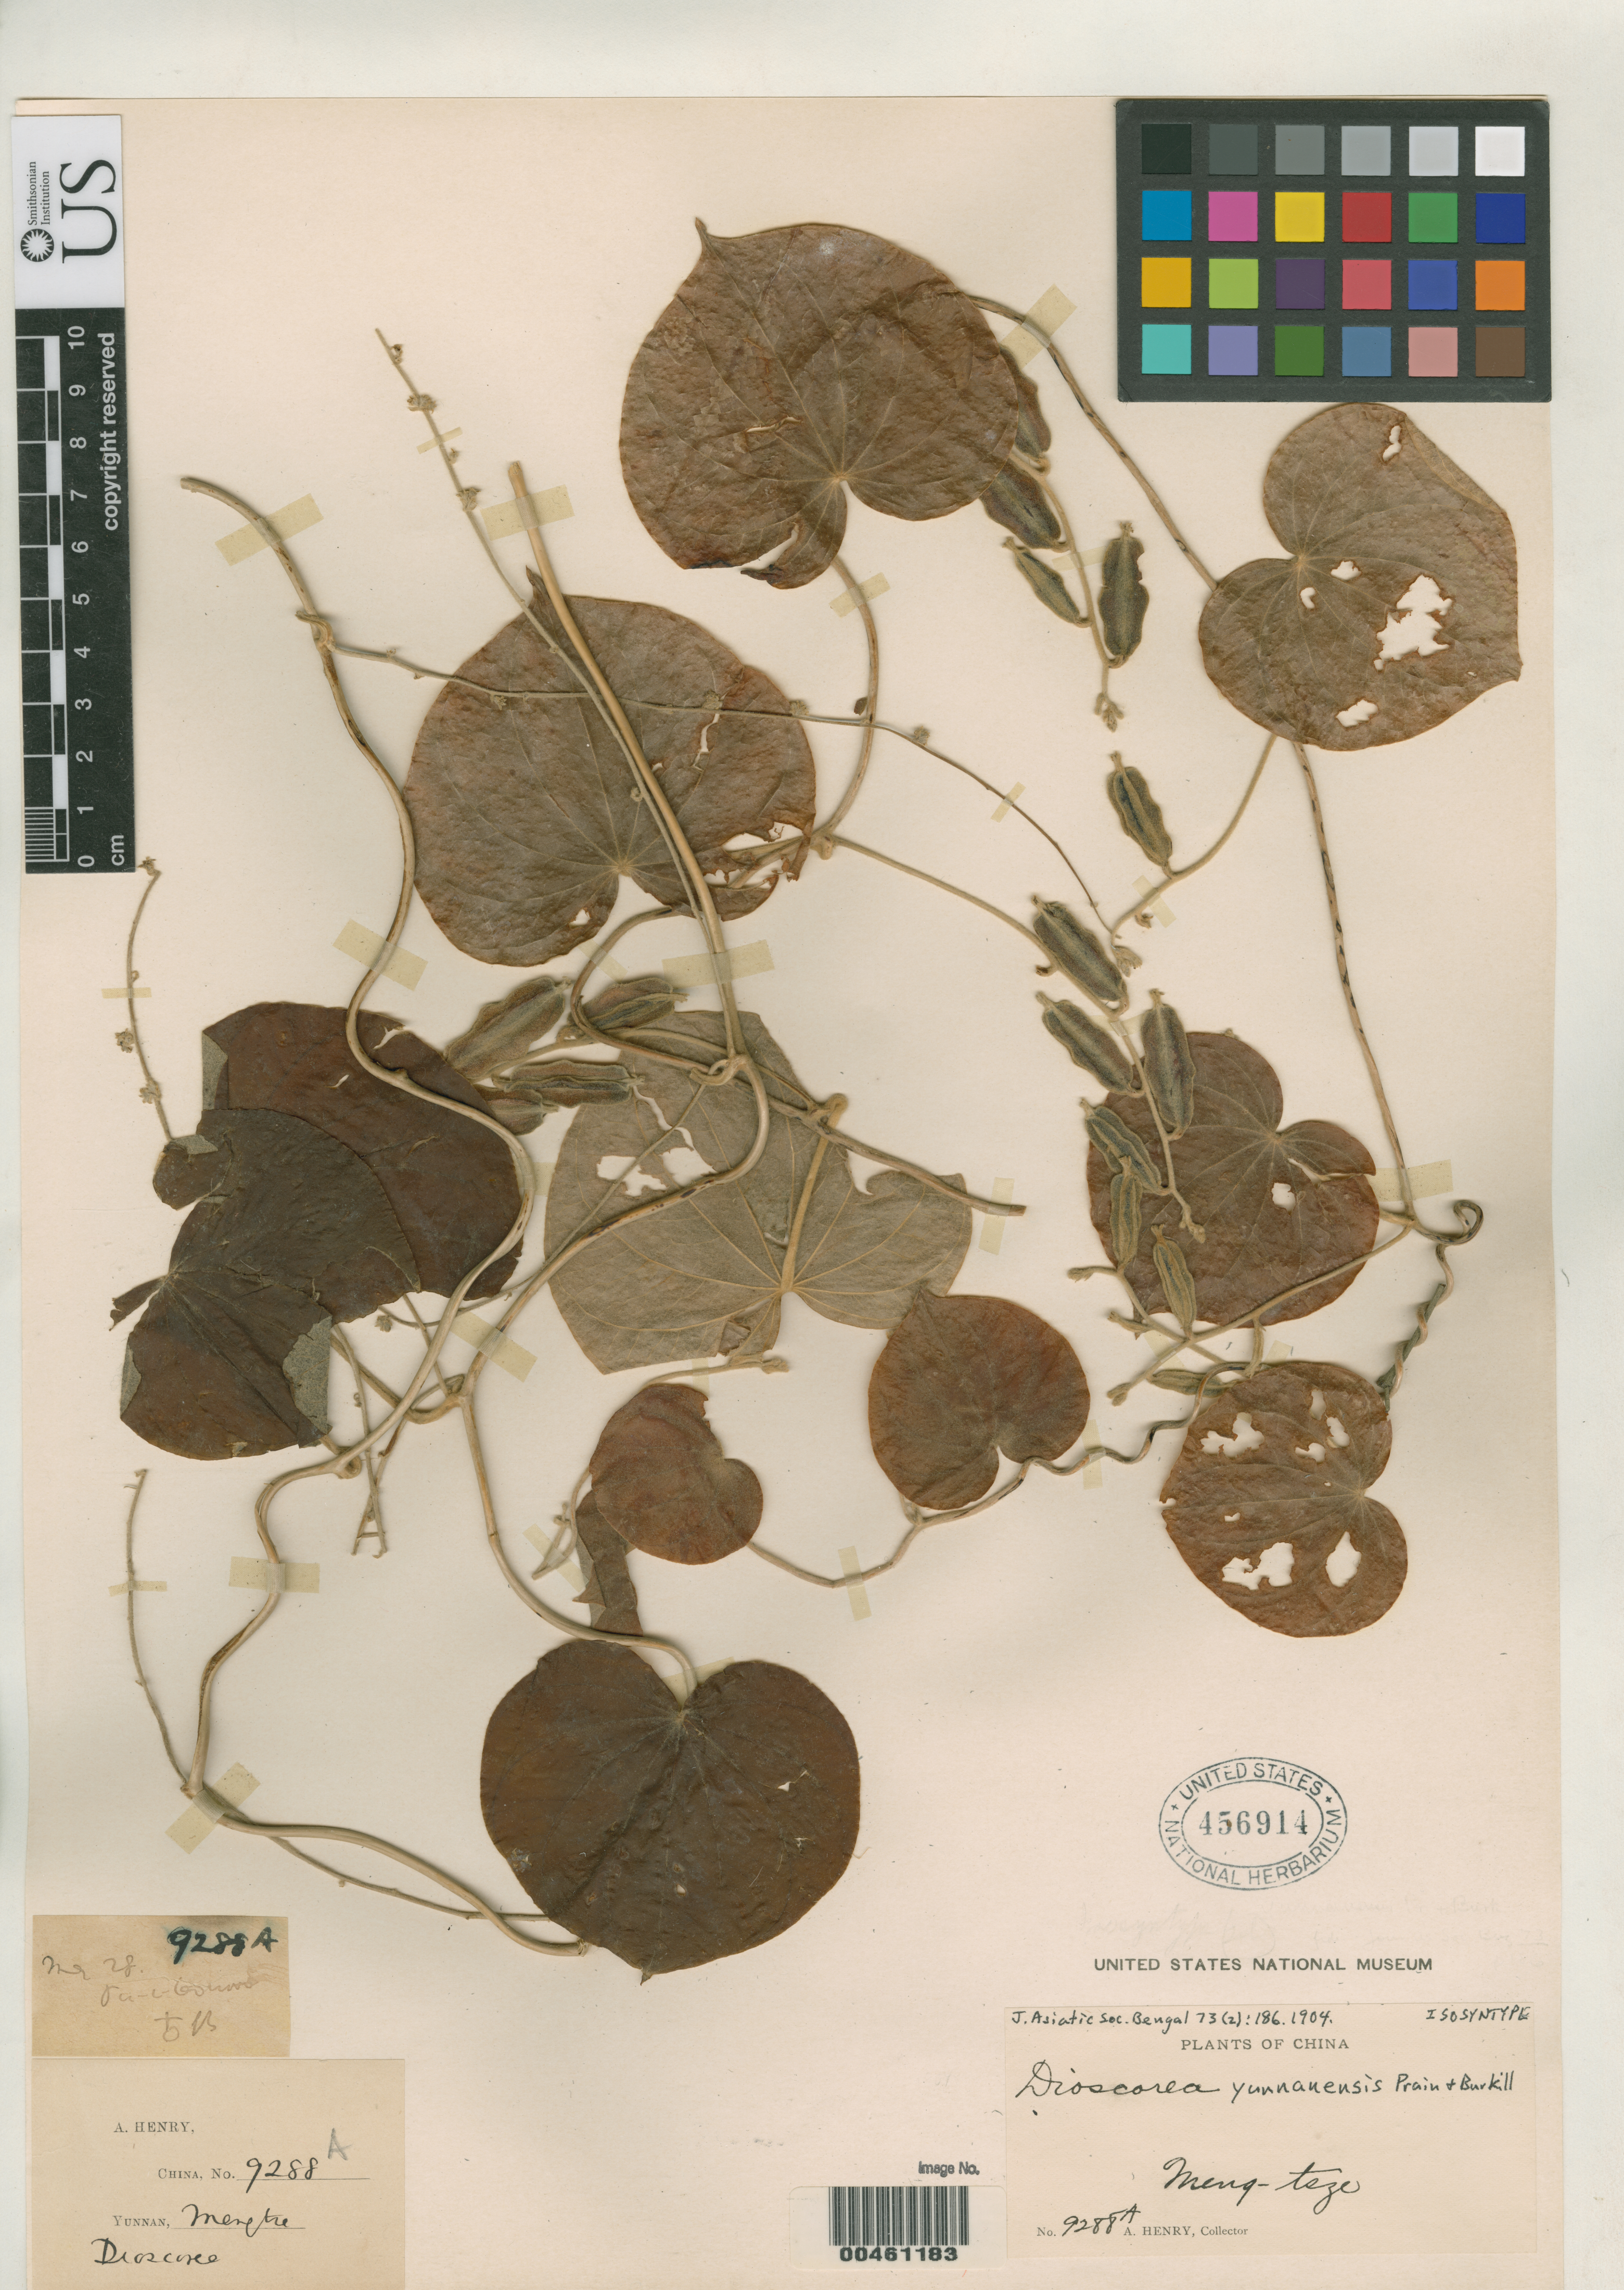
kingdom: Plantae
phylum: Tracheophyta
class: Liliopsida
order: Dioscoreales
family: Dioscoreaceae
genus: Dioscorea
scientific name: Dioscorea yunnanensis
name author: Prain & Burkill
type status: Isosyntype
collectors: A. Henry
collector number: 9288 A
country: China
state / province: Yunnan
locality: Mengtze.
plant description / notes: Protologue cites both Henry 9288 & Henry 9288A.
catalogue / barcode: US 456914